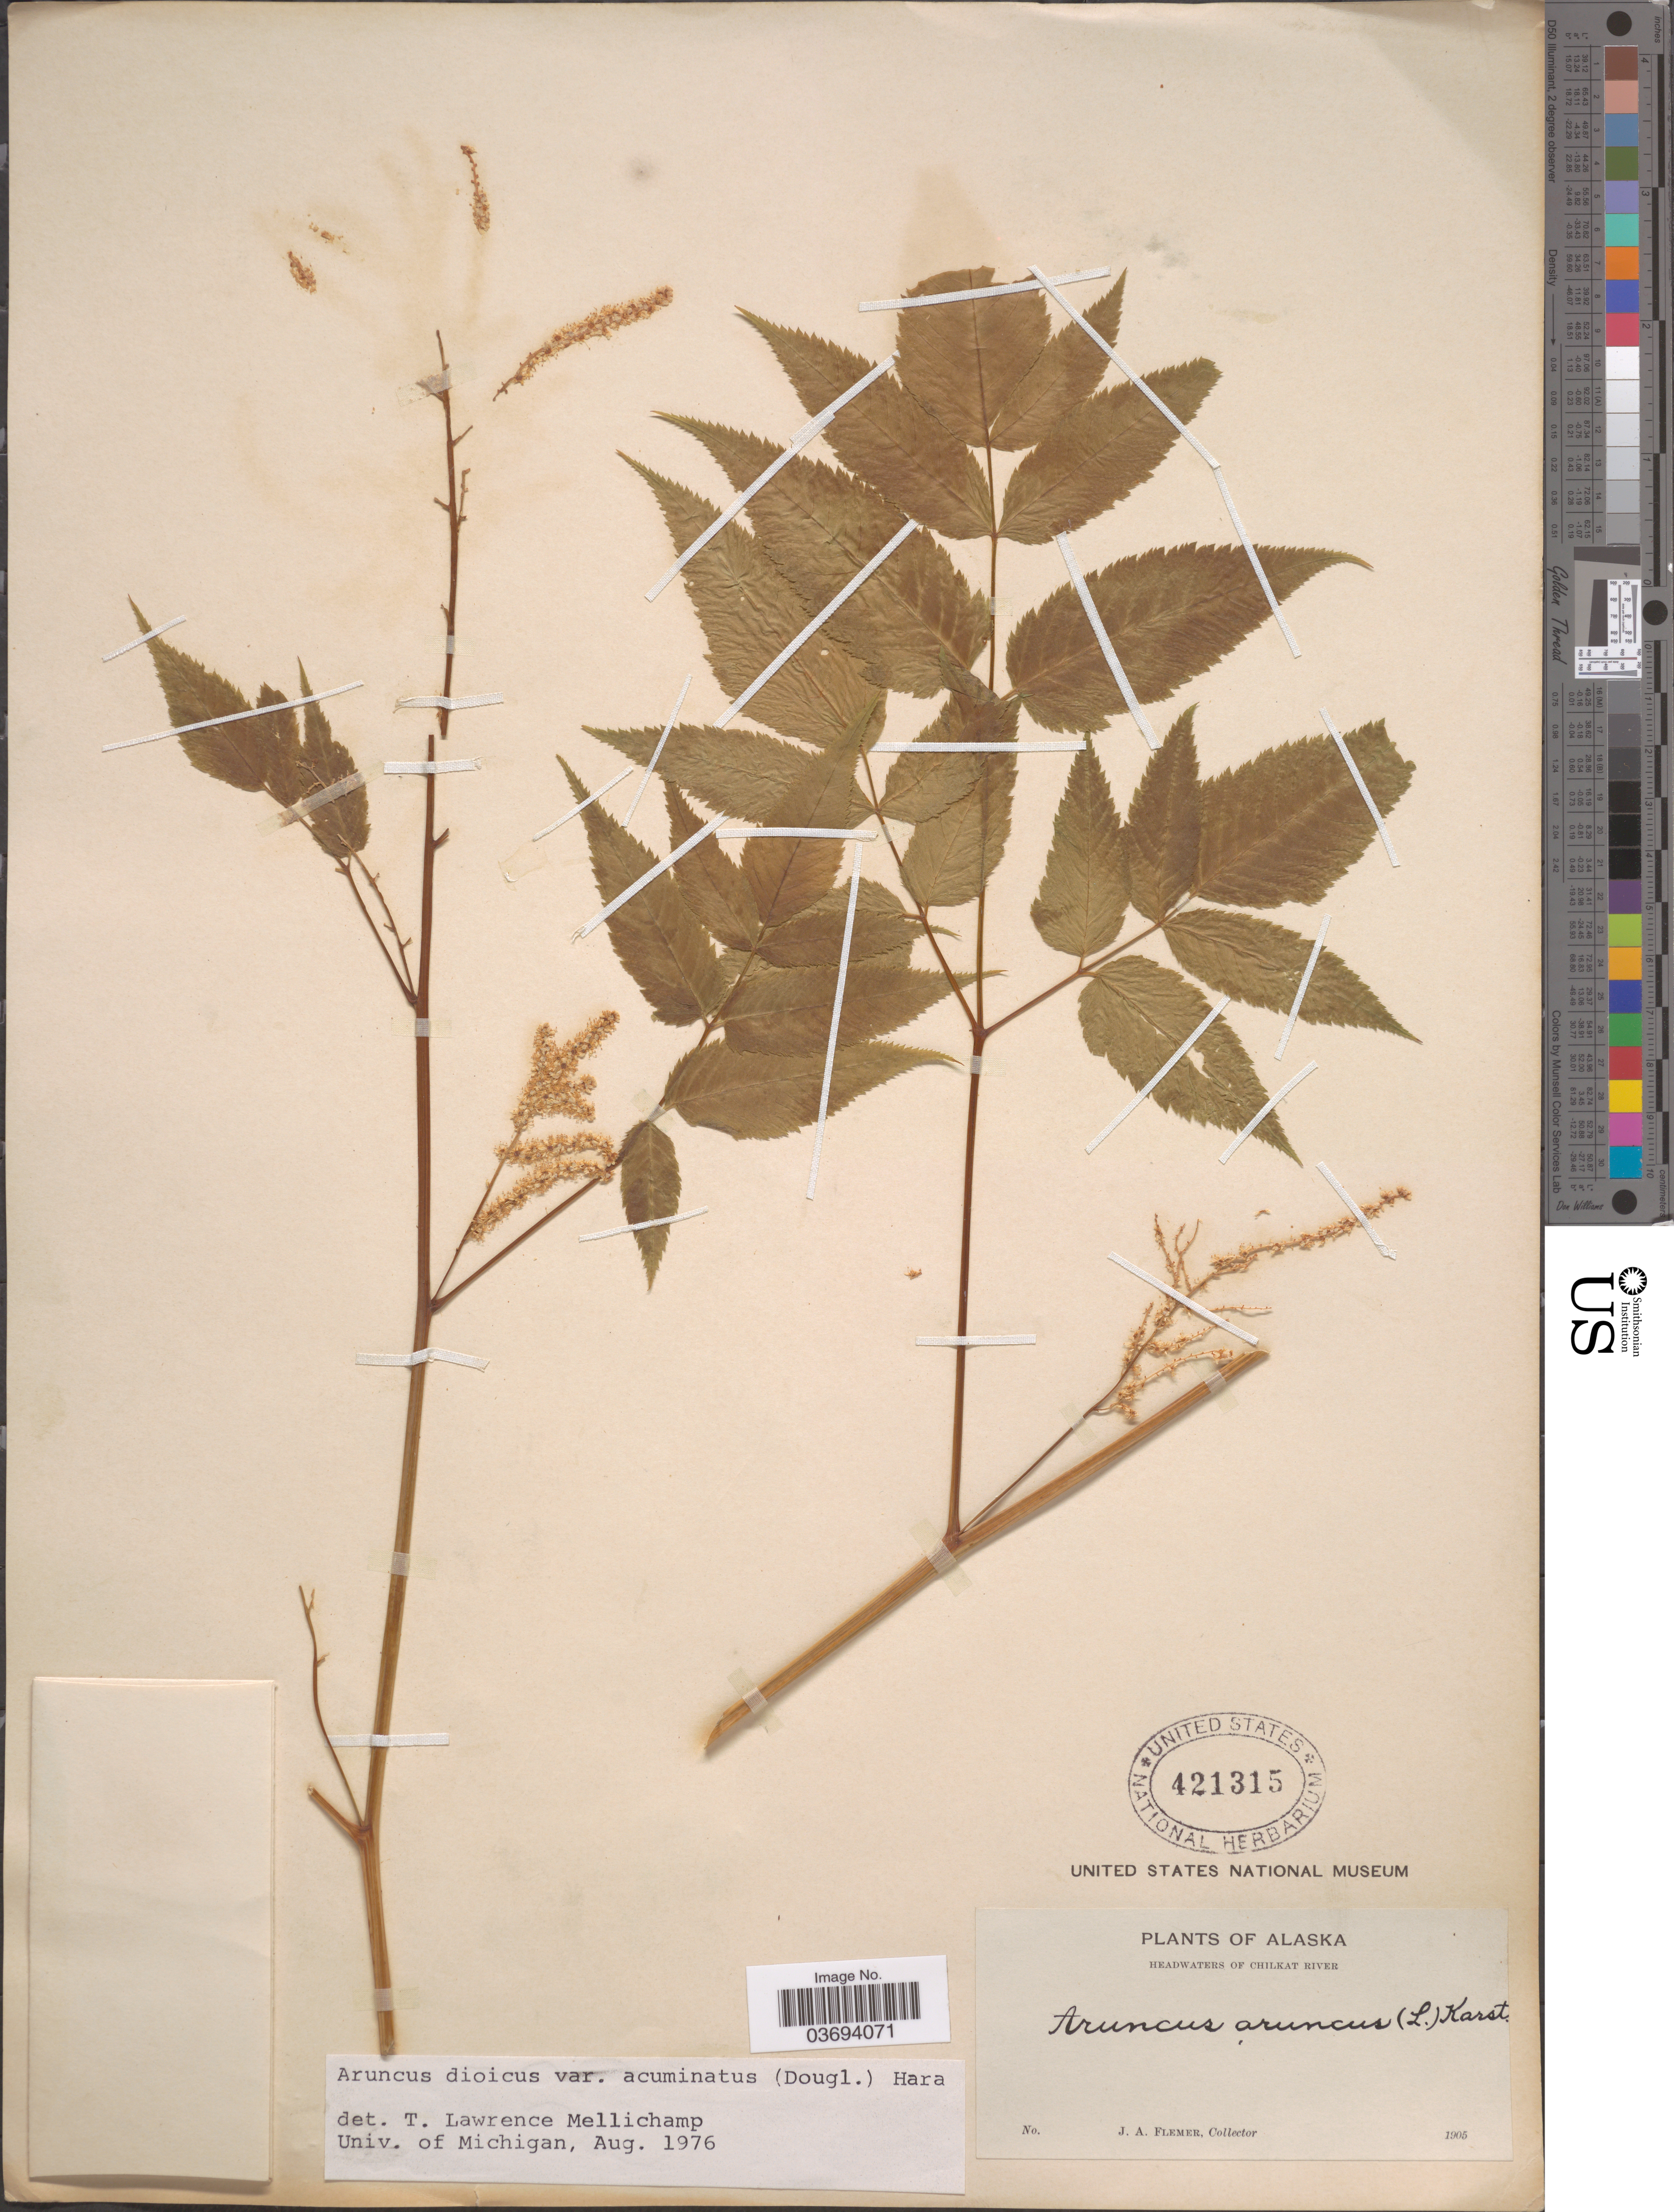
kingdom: Plantae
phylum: Tracheophyta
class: Magnoliopsida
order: Rosales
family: Rosaceae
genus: Aruncus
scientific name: Aruncus dioicus var. acuminatus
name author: (Rydb.) H. Hara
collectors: J. Flemer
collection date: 1905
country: United States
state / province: Alaska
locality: Headwaters of Chilkat River.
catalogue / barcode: US 421315